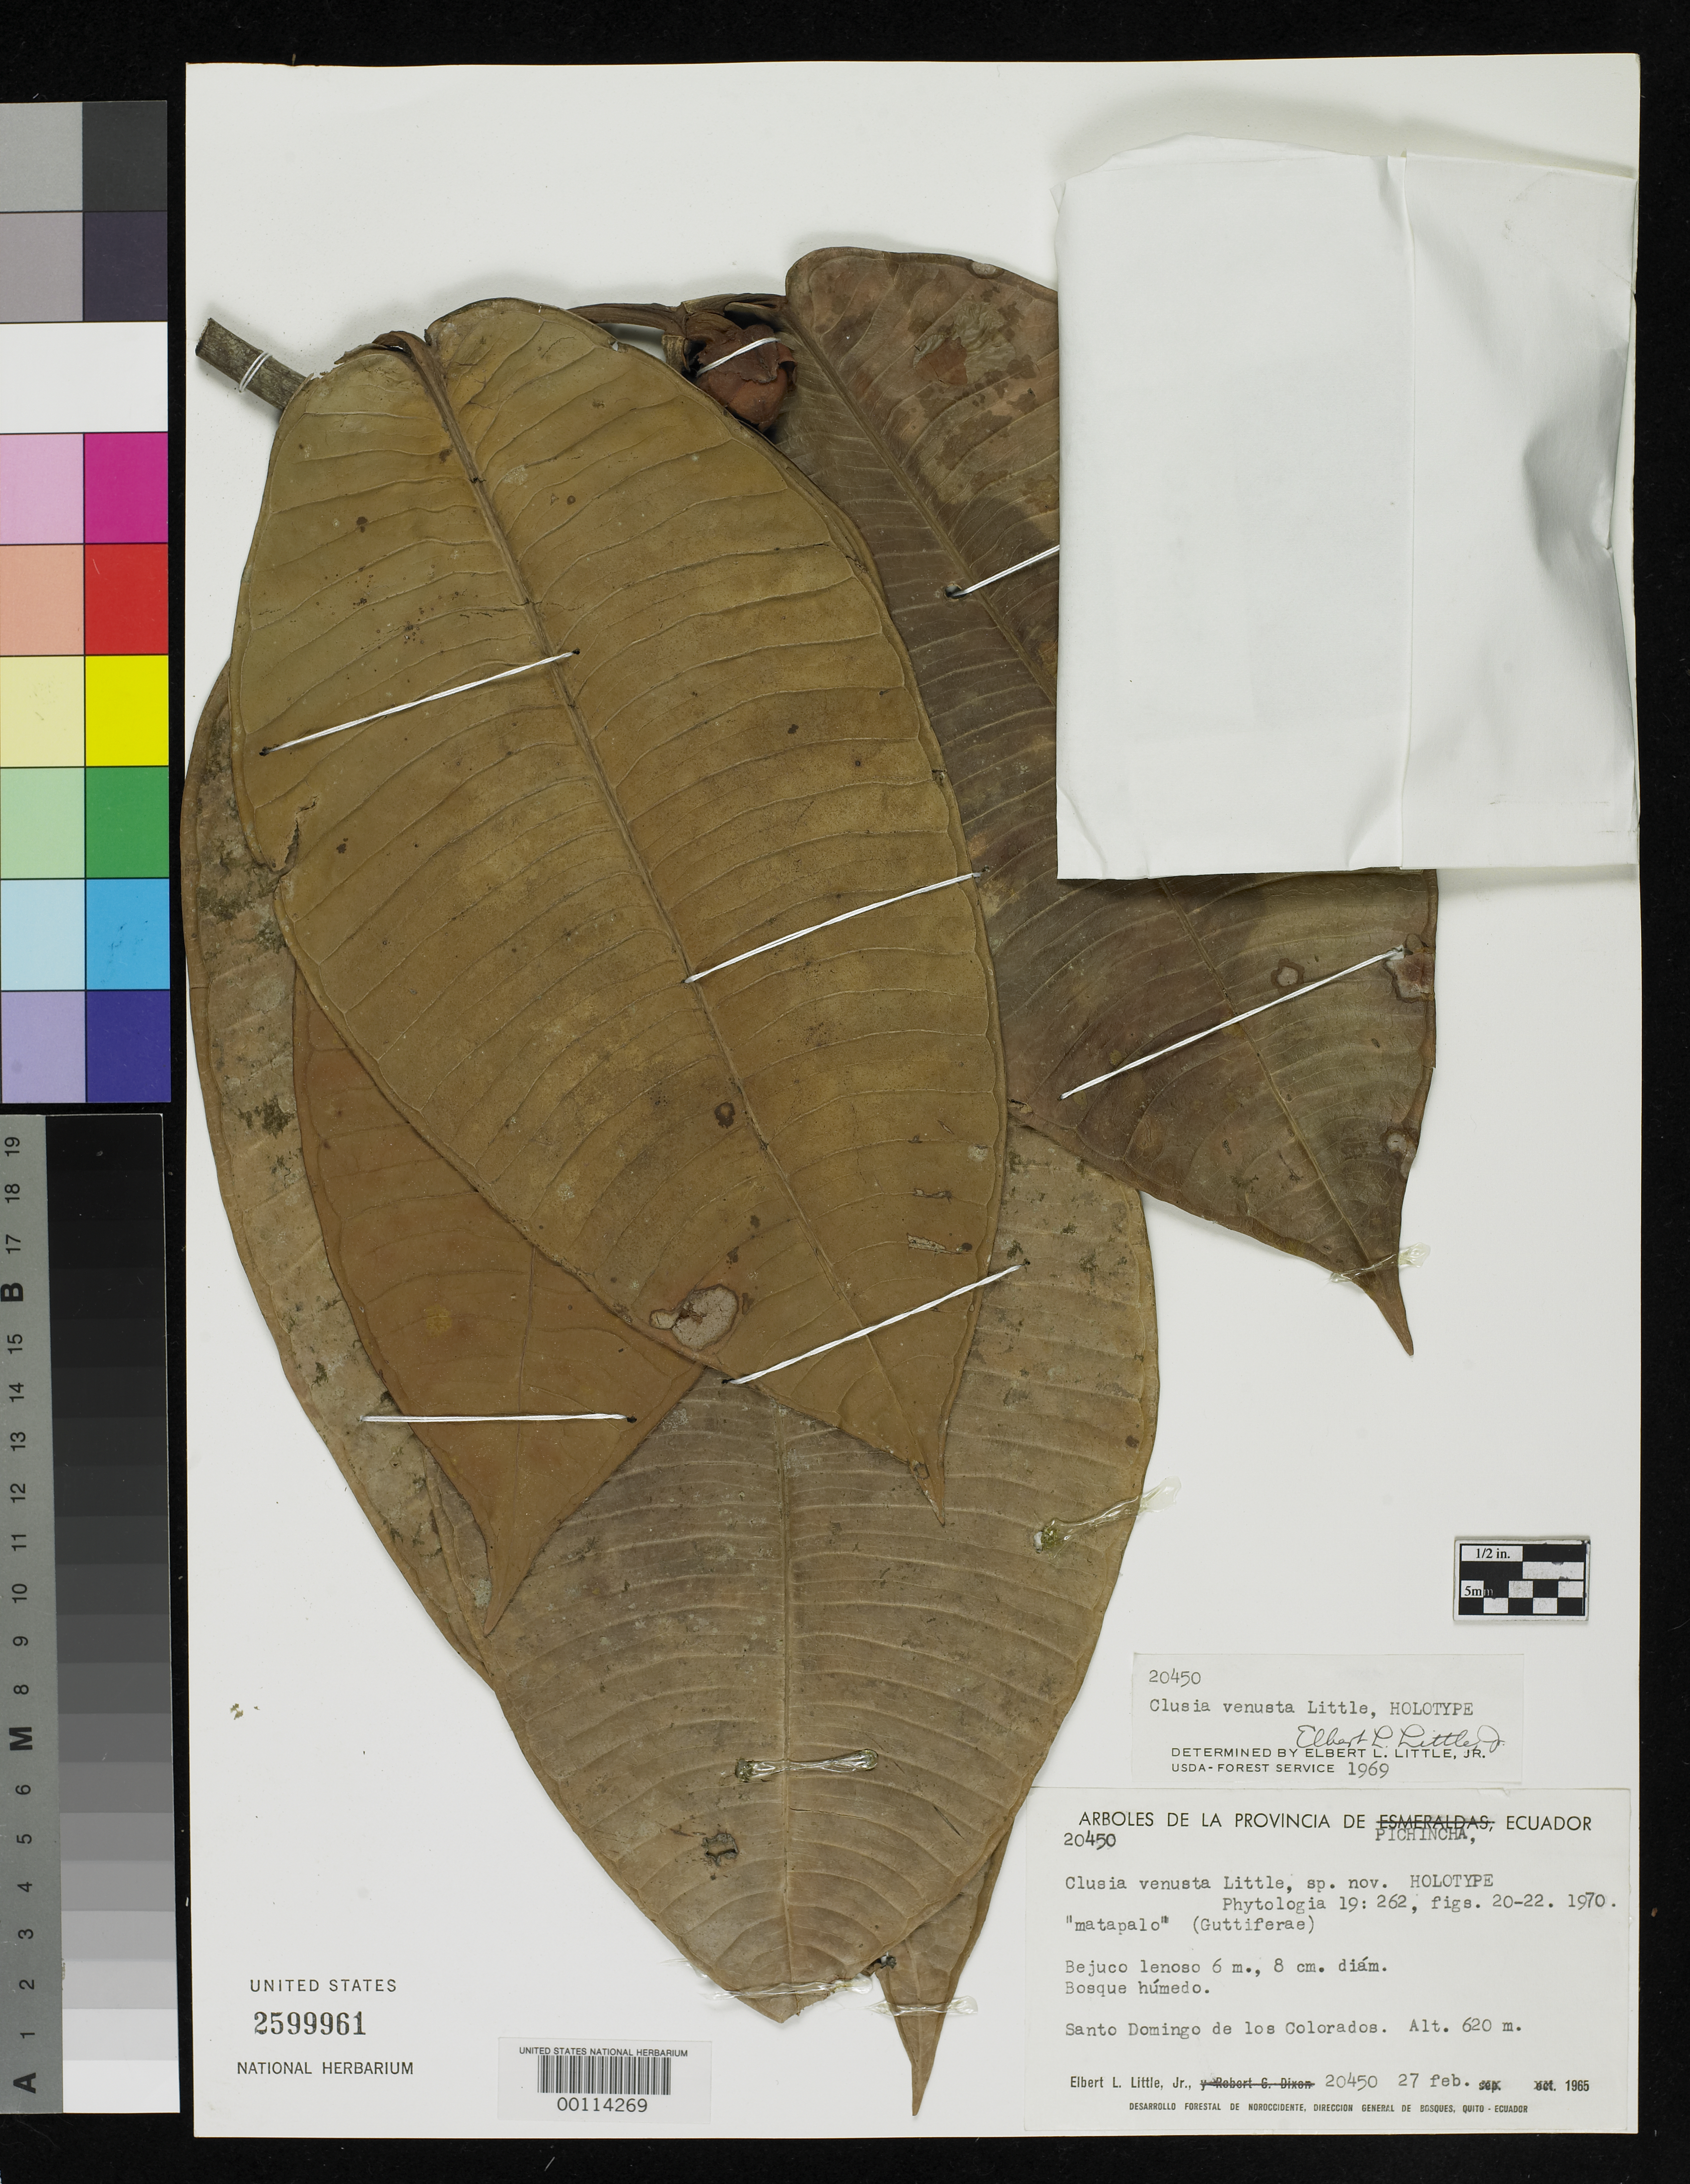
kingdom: Plantae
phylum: Tracheophyta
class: Magnoliopsida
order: Malpighiales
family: Clusiaceae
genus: Clusia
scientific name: Clusia venusta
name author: Little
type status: Holotype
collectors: E. L. Little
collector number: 20450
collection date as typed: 27 Feb 1965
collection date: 1965-02-27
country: Ecuador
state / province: Pichincha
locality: Santo Domingo de Los Colorados.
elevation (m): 620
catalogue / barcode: US 2599961